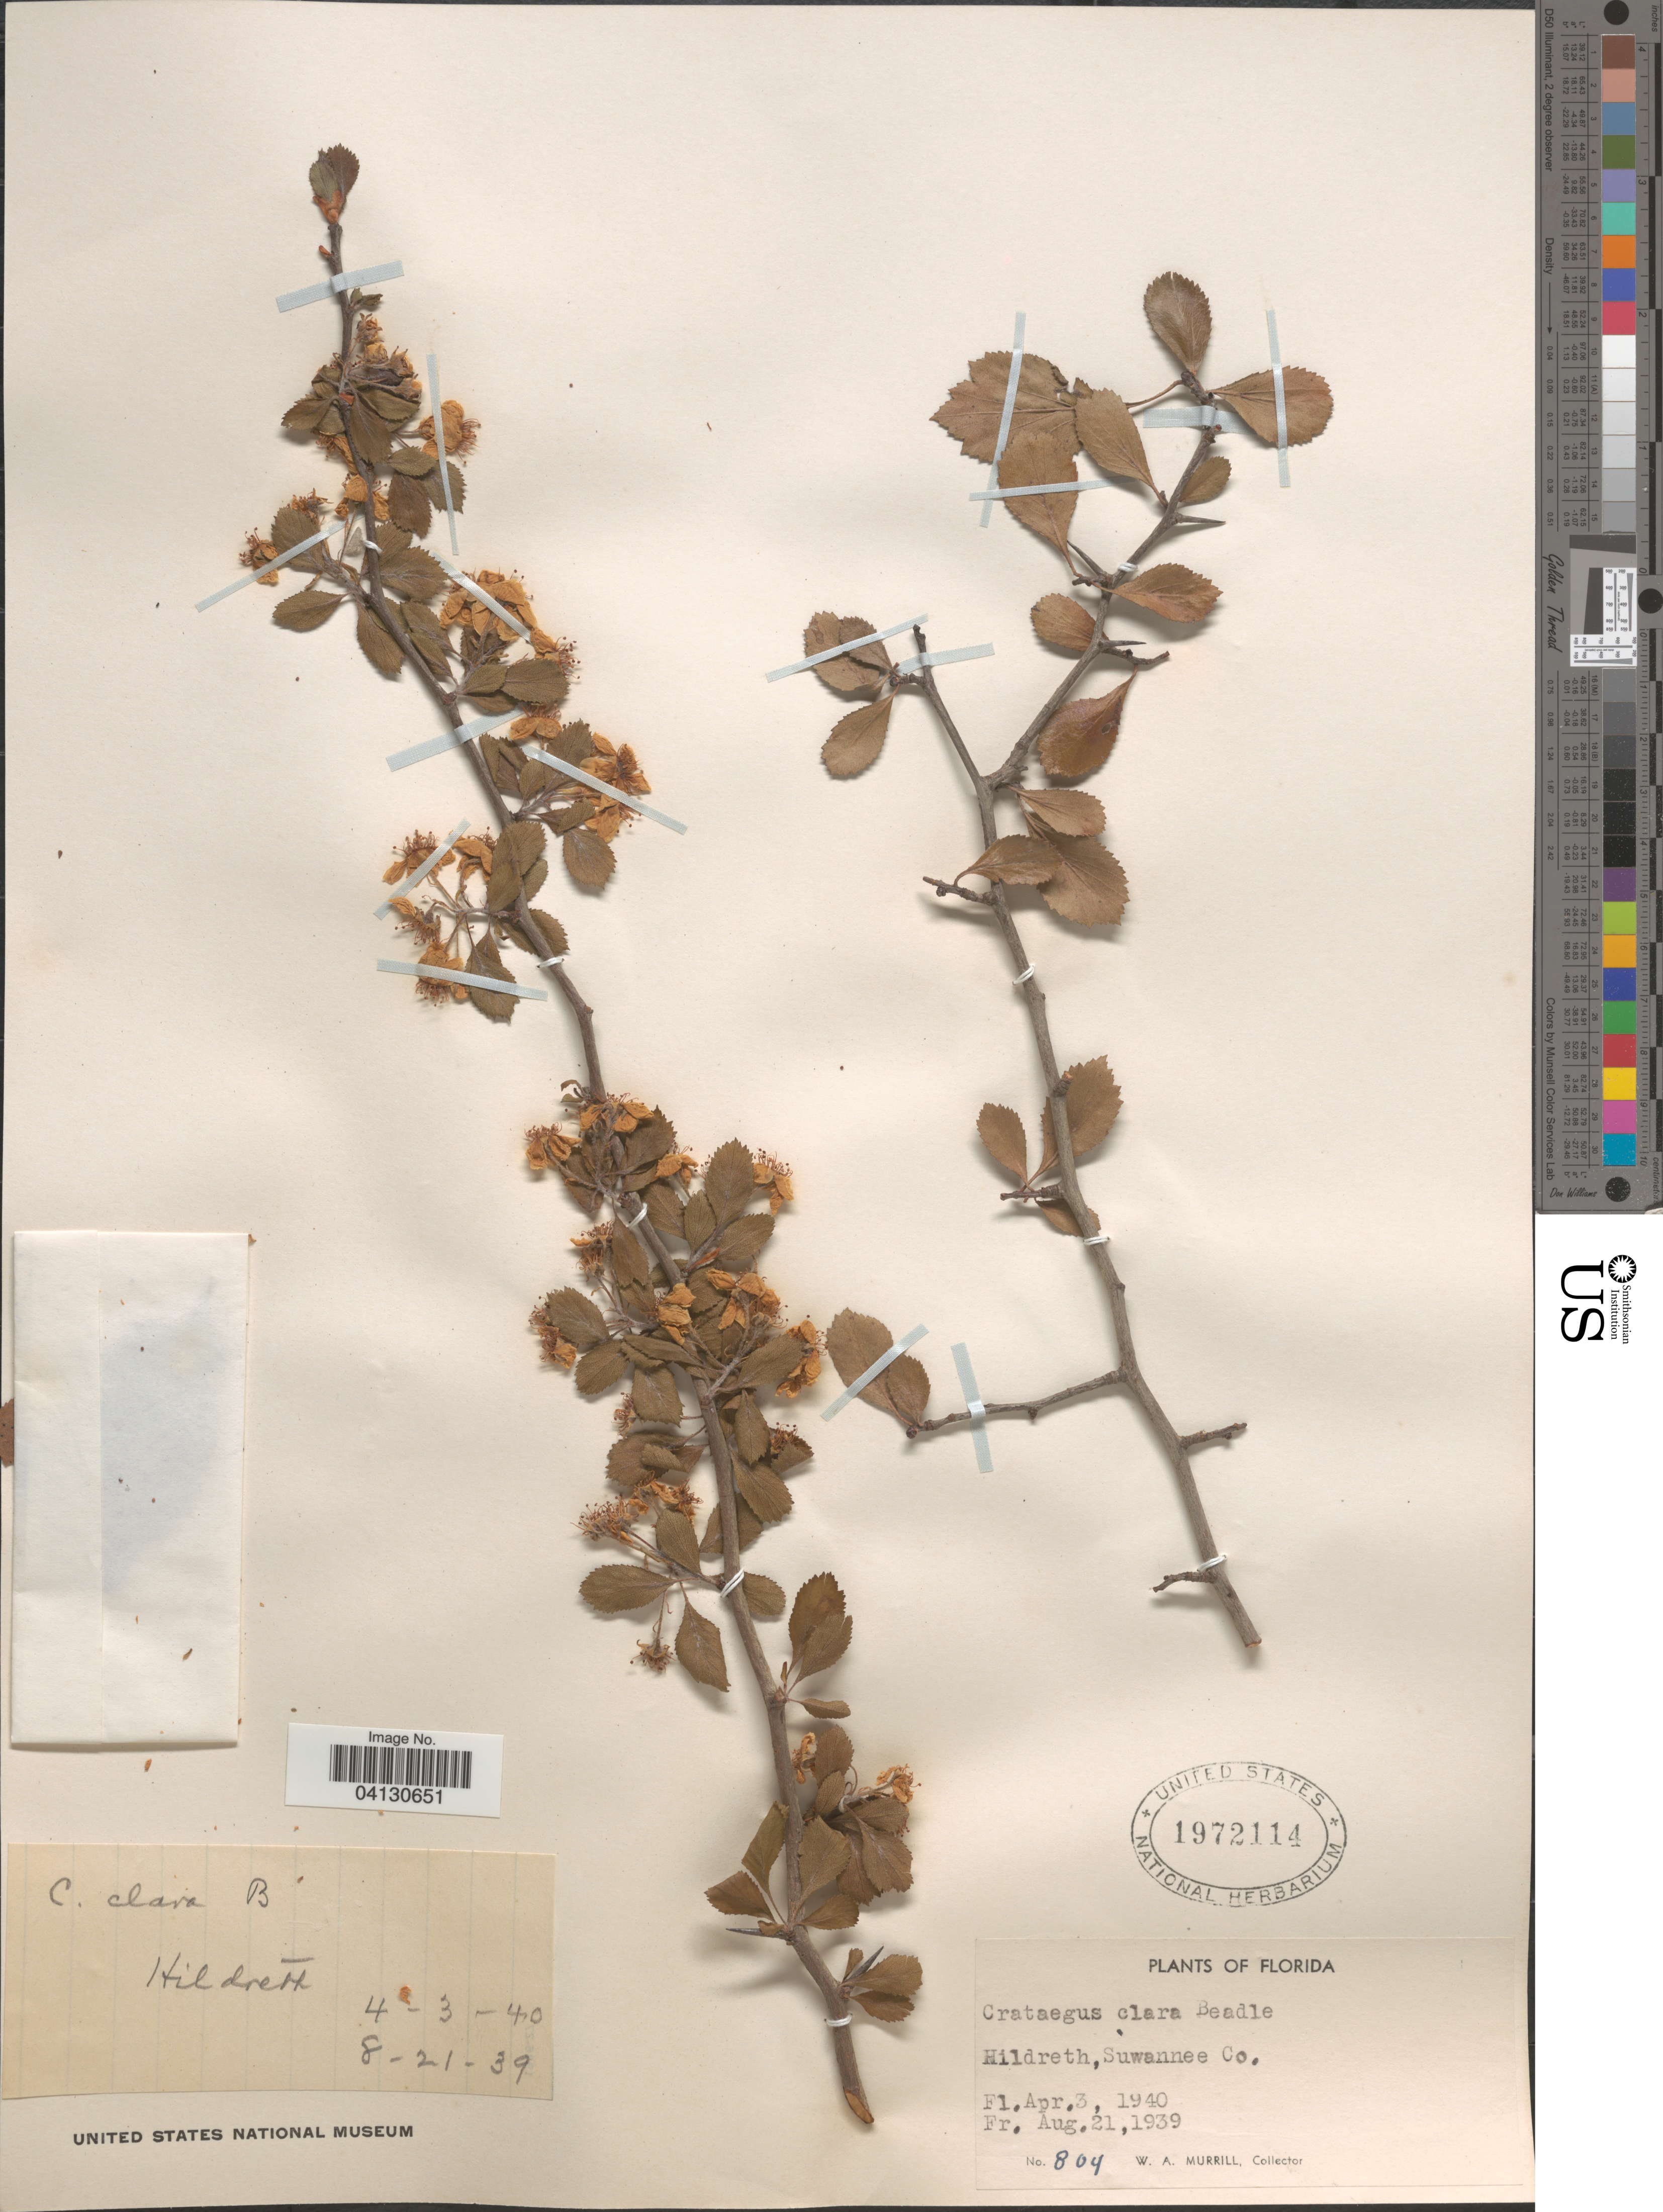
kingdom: Plantae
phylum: Tracheophyta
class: Magnoliopsida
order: Rosales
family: Rosaceae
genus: Crataegus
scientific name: Crataegus clara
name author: Beadle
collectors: W. A. Murrill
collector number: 804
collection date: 1939-08-21/1940-04-03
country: United States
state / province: Florida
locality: Hildreth, Suwannee Co.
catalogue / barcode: US 1972114